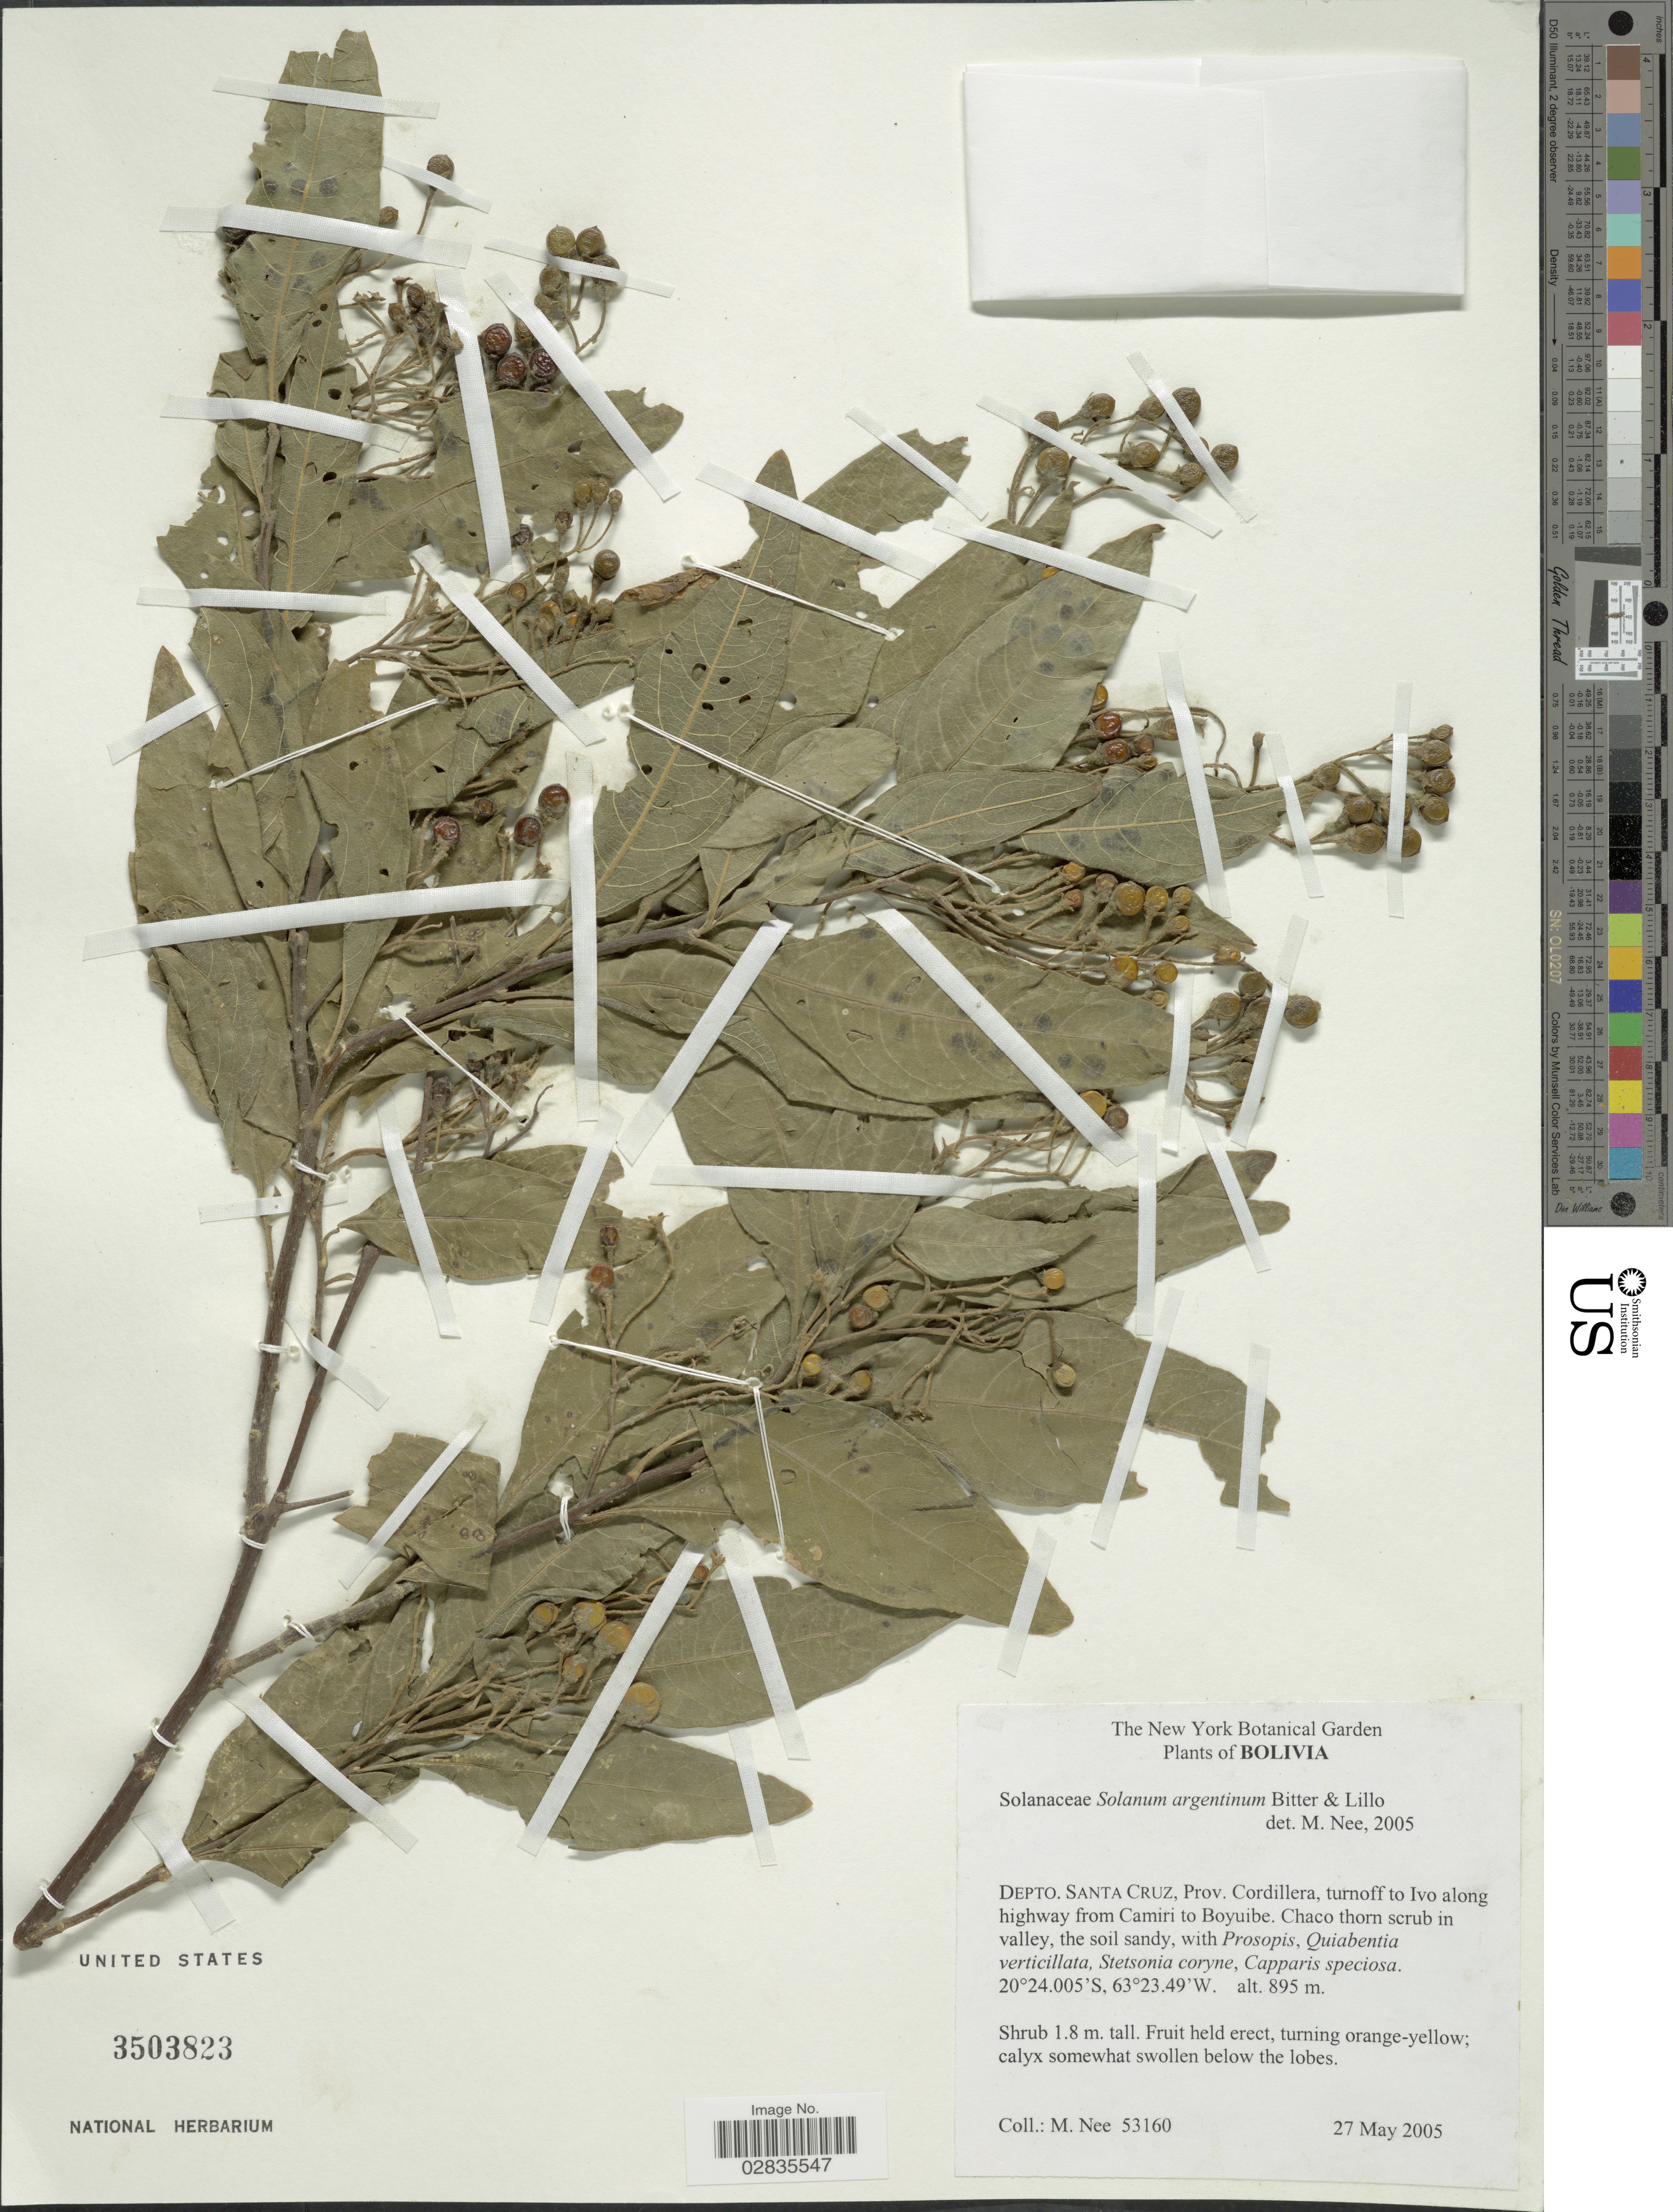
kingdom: Plantae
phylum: Tracheophyta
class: Magnoliopsida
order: Solanales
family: Solanaceae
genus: Solanum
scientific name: Solanum argentinum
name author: Bitter & Lillo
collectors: M. Nee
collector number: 53160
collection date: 2005-05-27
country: Bolivia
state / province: Santa Cruz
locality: Depto. Santa Cruz, Prov. Cordillera, turnoff to Ivo along highway from Camiri to Boyuibe.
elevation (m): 895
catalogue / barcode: US 3503823